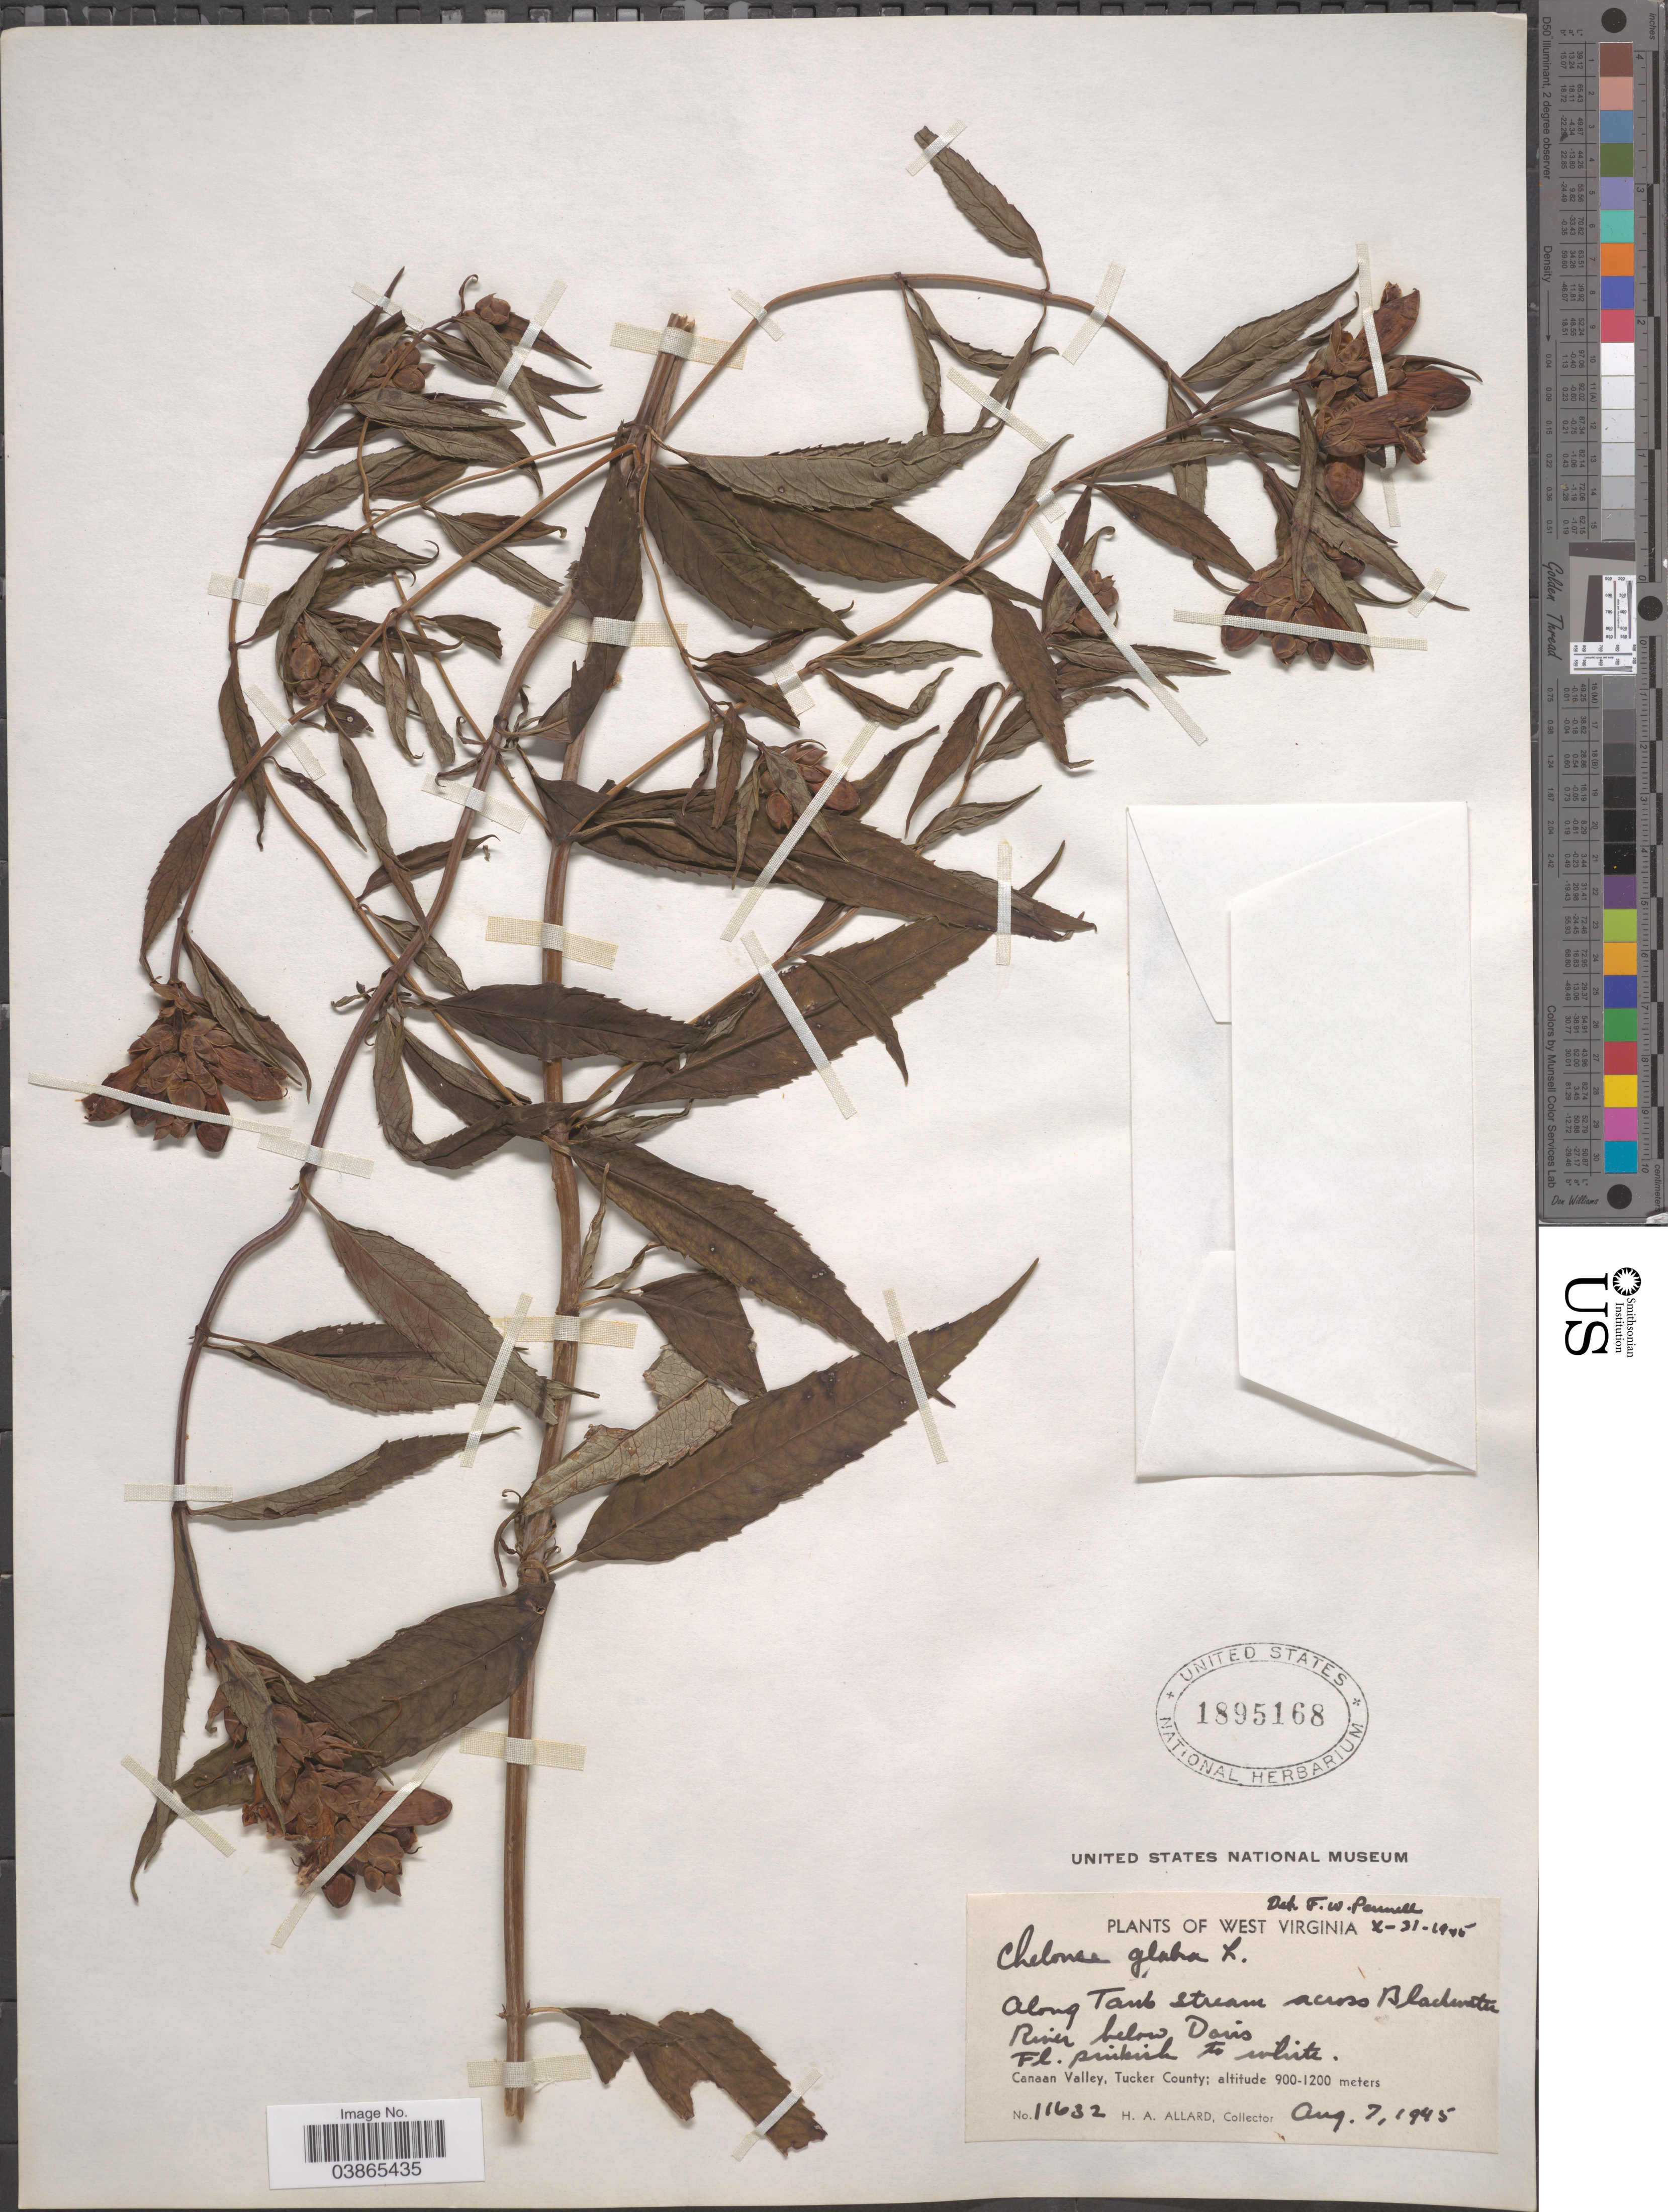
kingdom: Plantae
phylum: Tracheophyta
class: Magnoliopsida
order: Lamiales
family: Plantaginaceae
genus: Chelone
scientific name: Chelone glabra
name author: L.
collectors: H. A. Allard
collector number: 11632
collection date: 1945-08-07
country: United States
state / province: West Virginia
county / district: Tucker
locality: Along Tank stream across Blackwater River below Davis. Canaan Valley, Tucker County.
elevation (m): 900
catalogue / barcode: US 1895168